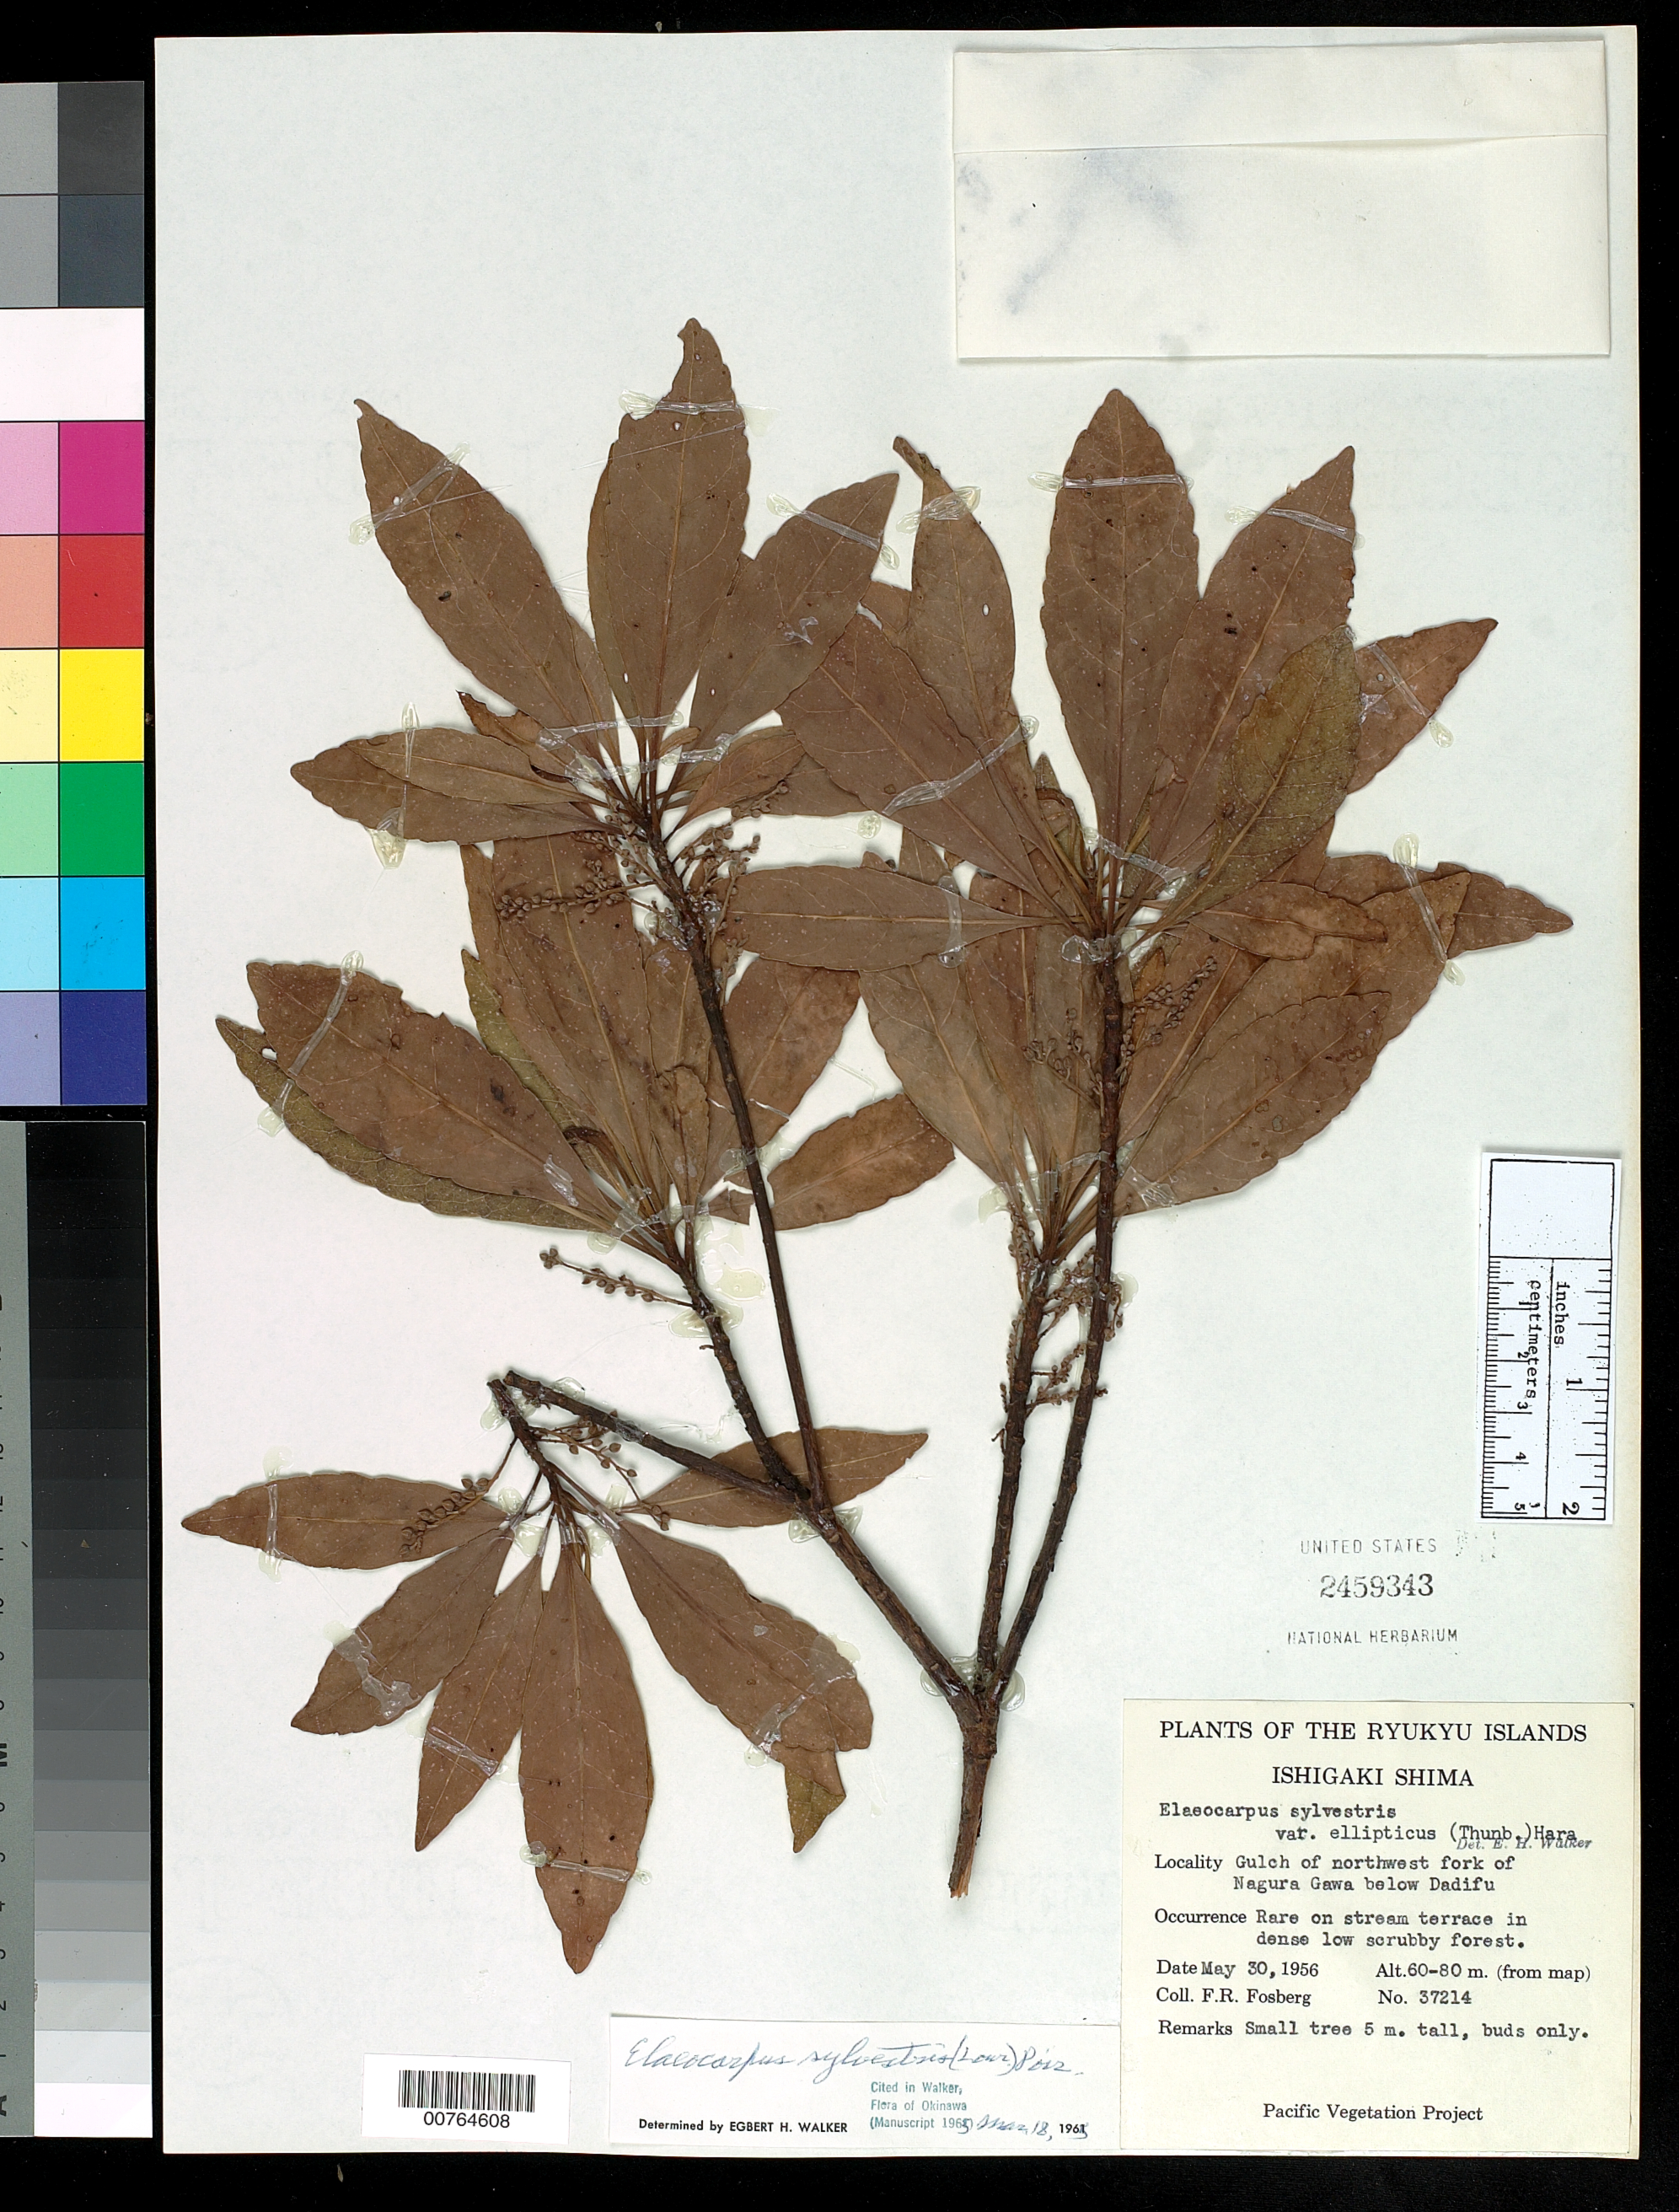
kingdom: Plantae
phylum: Tracheophyta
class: Magnoliopsida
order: Oxalidales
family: Elaeocarpaceae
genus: Elaeocarpus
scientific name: Elaeocarpus sylvestris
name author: (Lour.) Poir.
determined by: Walker, E. H.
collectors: F. R. Fosberg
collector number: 37214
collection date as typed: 30 May 1956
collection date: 1956-05-30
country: Japan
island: Ishigaki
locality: NW fork of Nagura Gawa belos Dadifu.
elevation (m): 60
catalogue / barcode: US 2459343